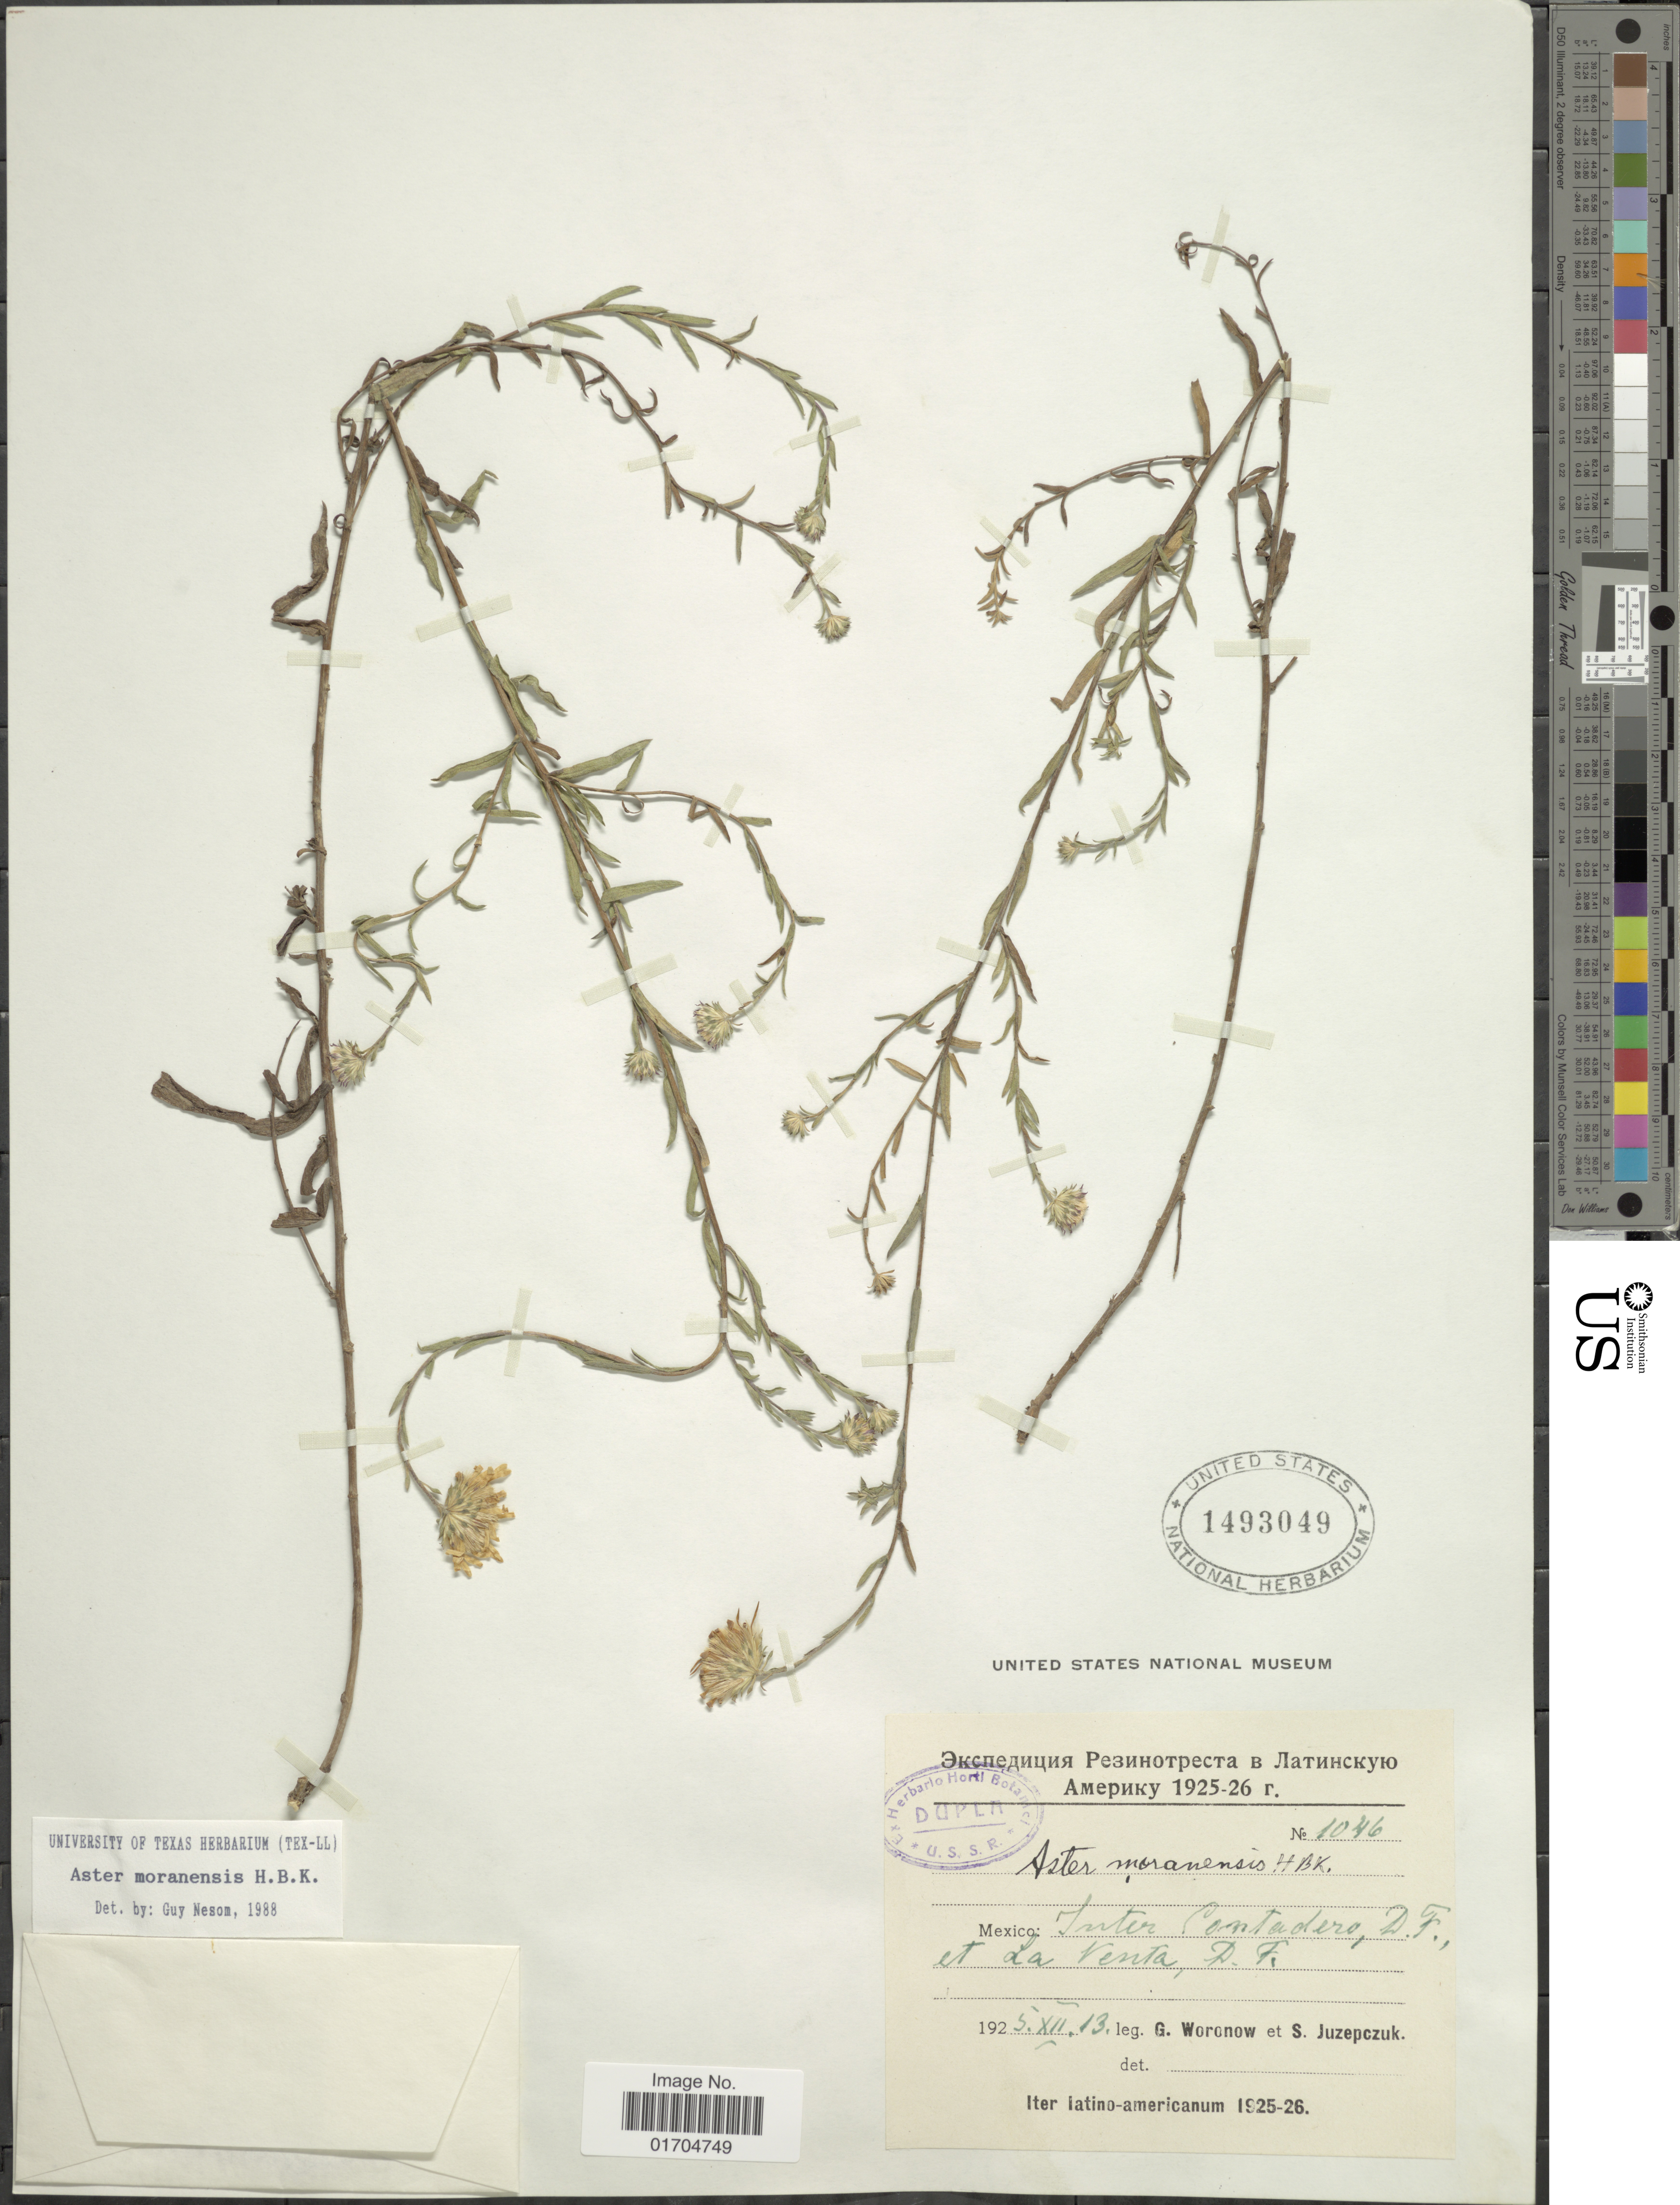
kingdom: Plantae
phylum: Tracheophyta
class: Magnoliopsida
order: Asterales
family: Asteraceae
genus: Symphyotrichum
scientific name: Symphyotrichum moranense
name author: (Kunth) G.L. Nesom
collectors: G. Woronow & S. V. Juzepczuk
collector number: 1046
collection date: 1925-12-13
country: Mexico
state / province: Distrito Federal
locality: Inter Contadero, et La Venta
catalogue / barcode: US 1493049